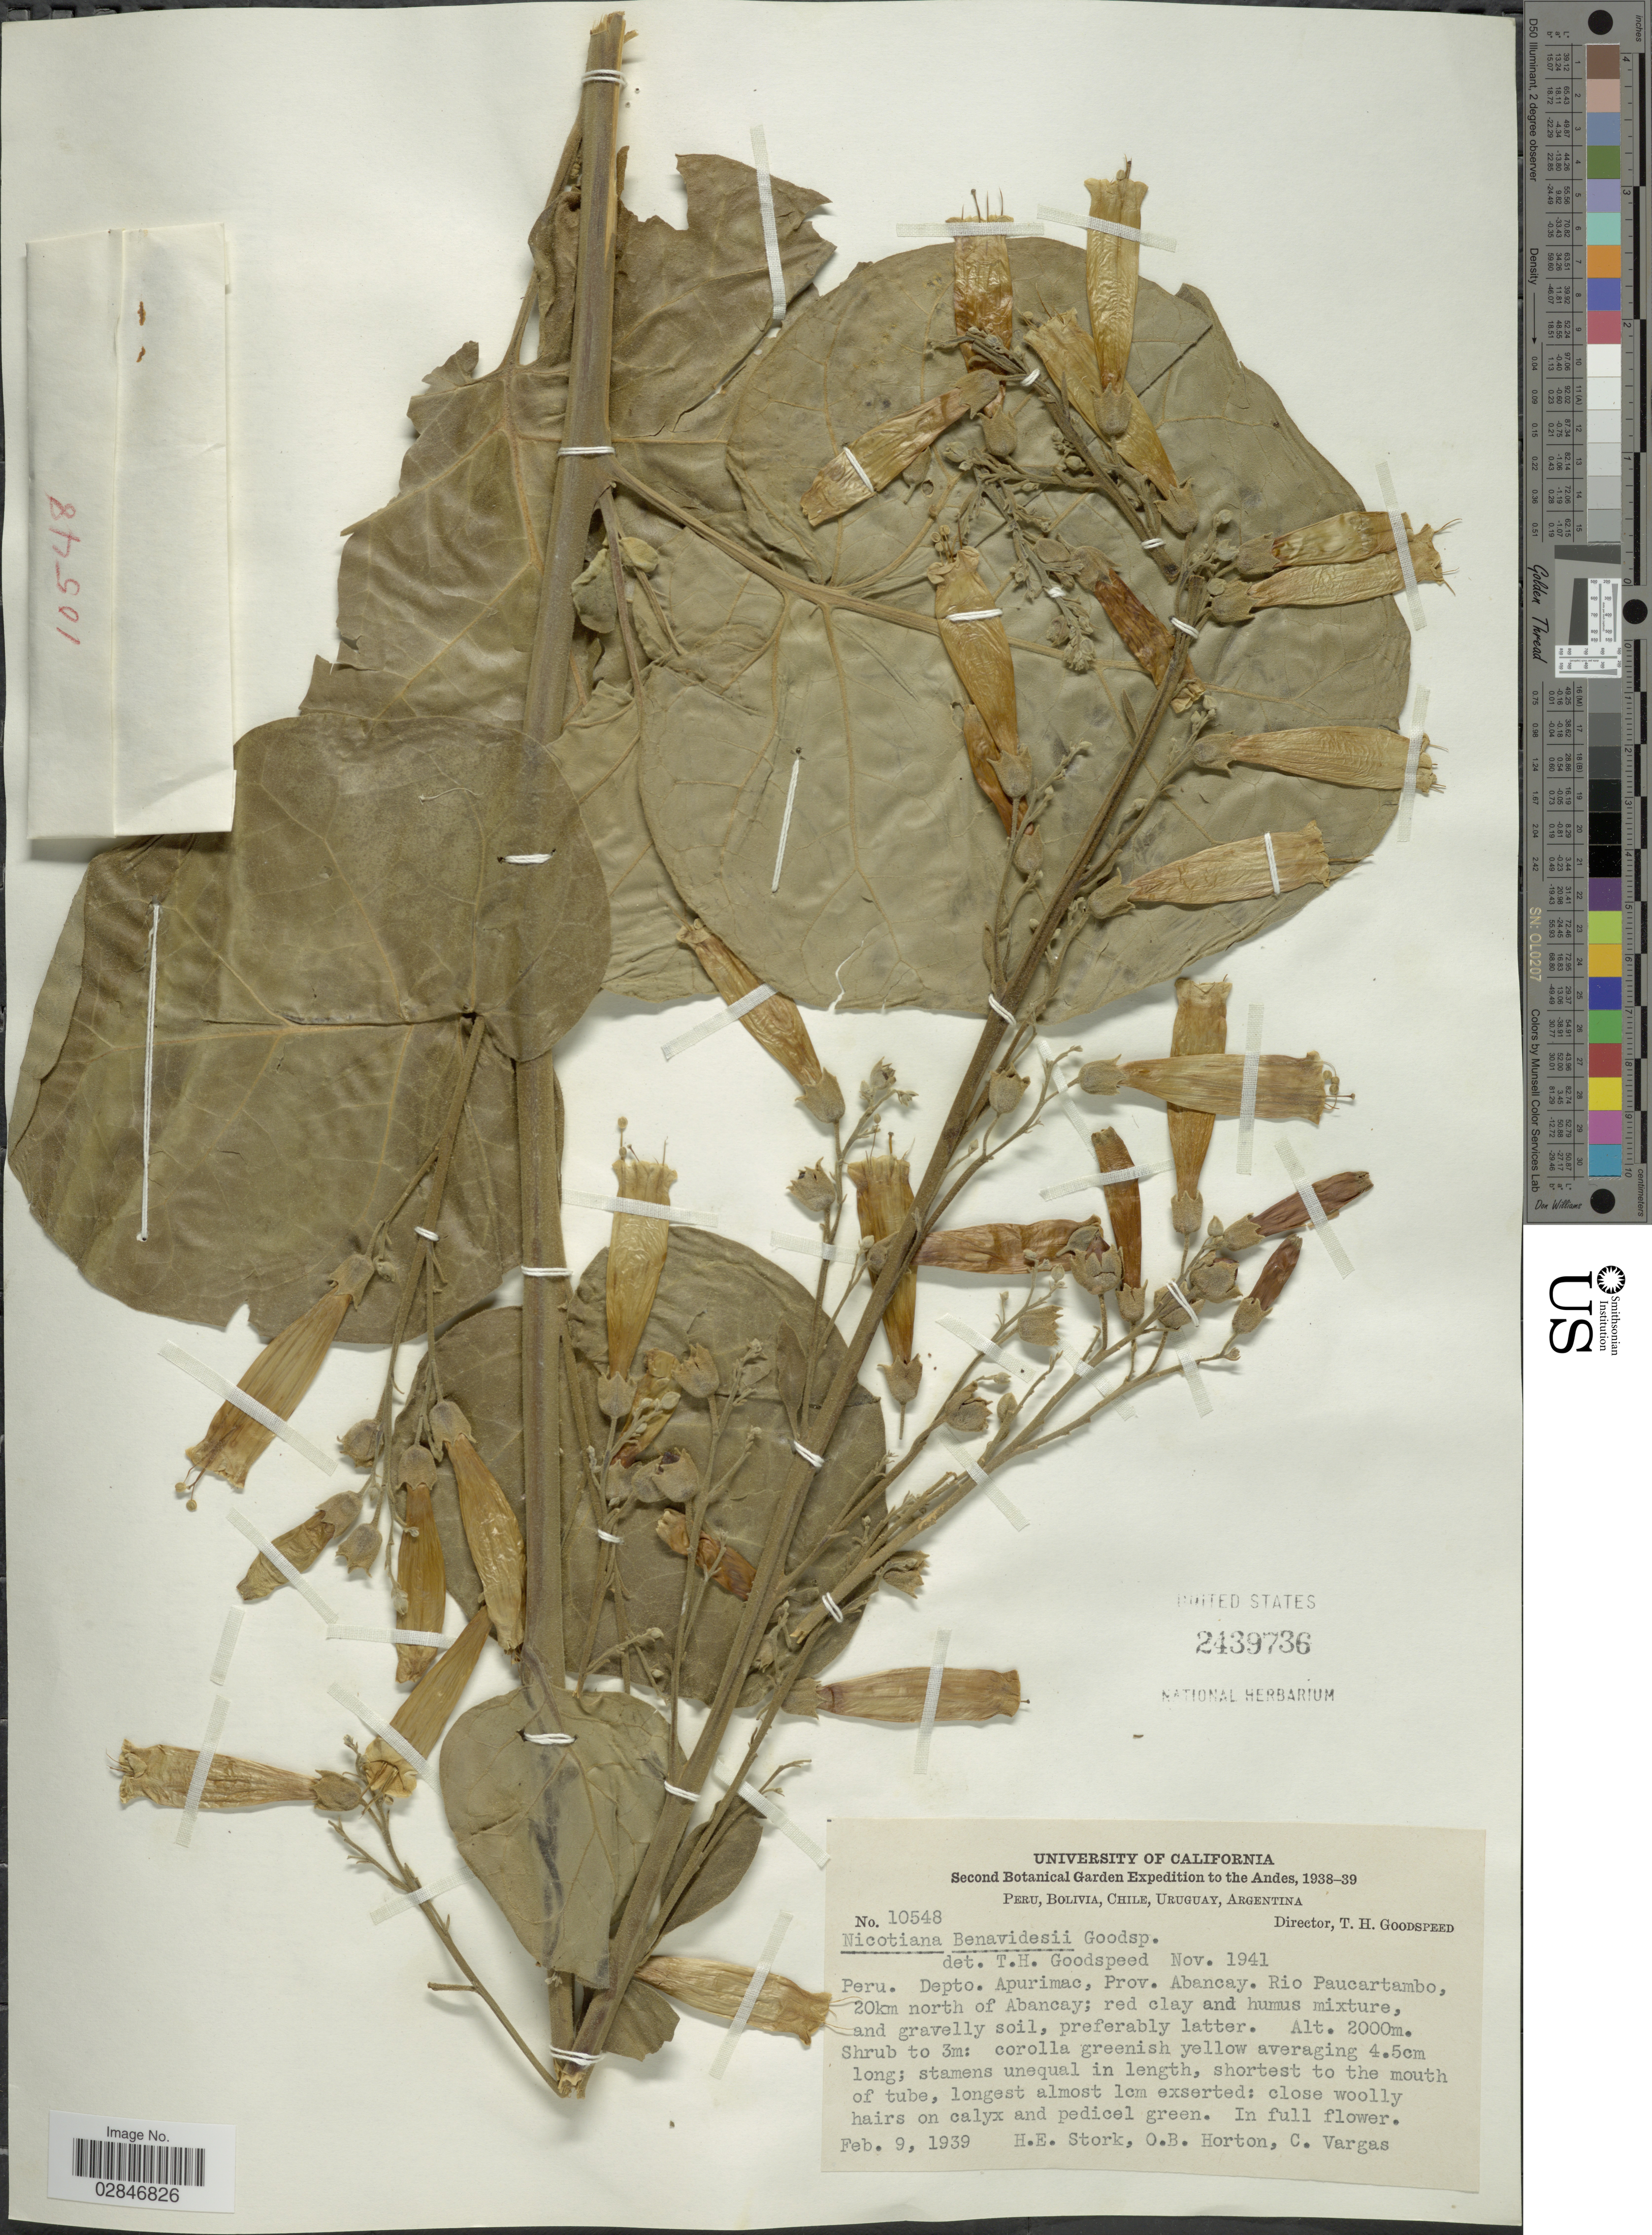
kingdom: Plantae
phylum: Tracheophyta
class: Magnoliopsida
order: Solanales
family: Solanaceae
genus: Nicotiana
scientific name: Nicotiana benavidesii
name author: Goodsp.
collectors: H. E. Stork, O. B. Horton & C. Vargas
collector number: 10548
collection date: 1939-02-09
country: Peru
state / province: Apurímac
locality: Depto. Apurimac, Prov. Abancay. Rio Paucartambo, 20km north of Abancay.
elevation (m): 2000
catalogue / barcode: US 2439736